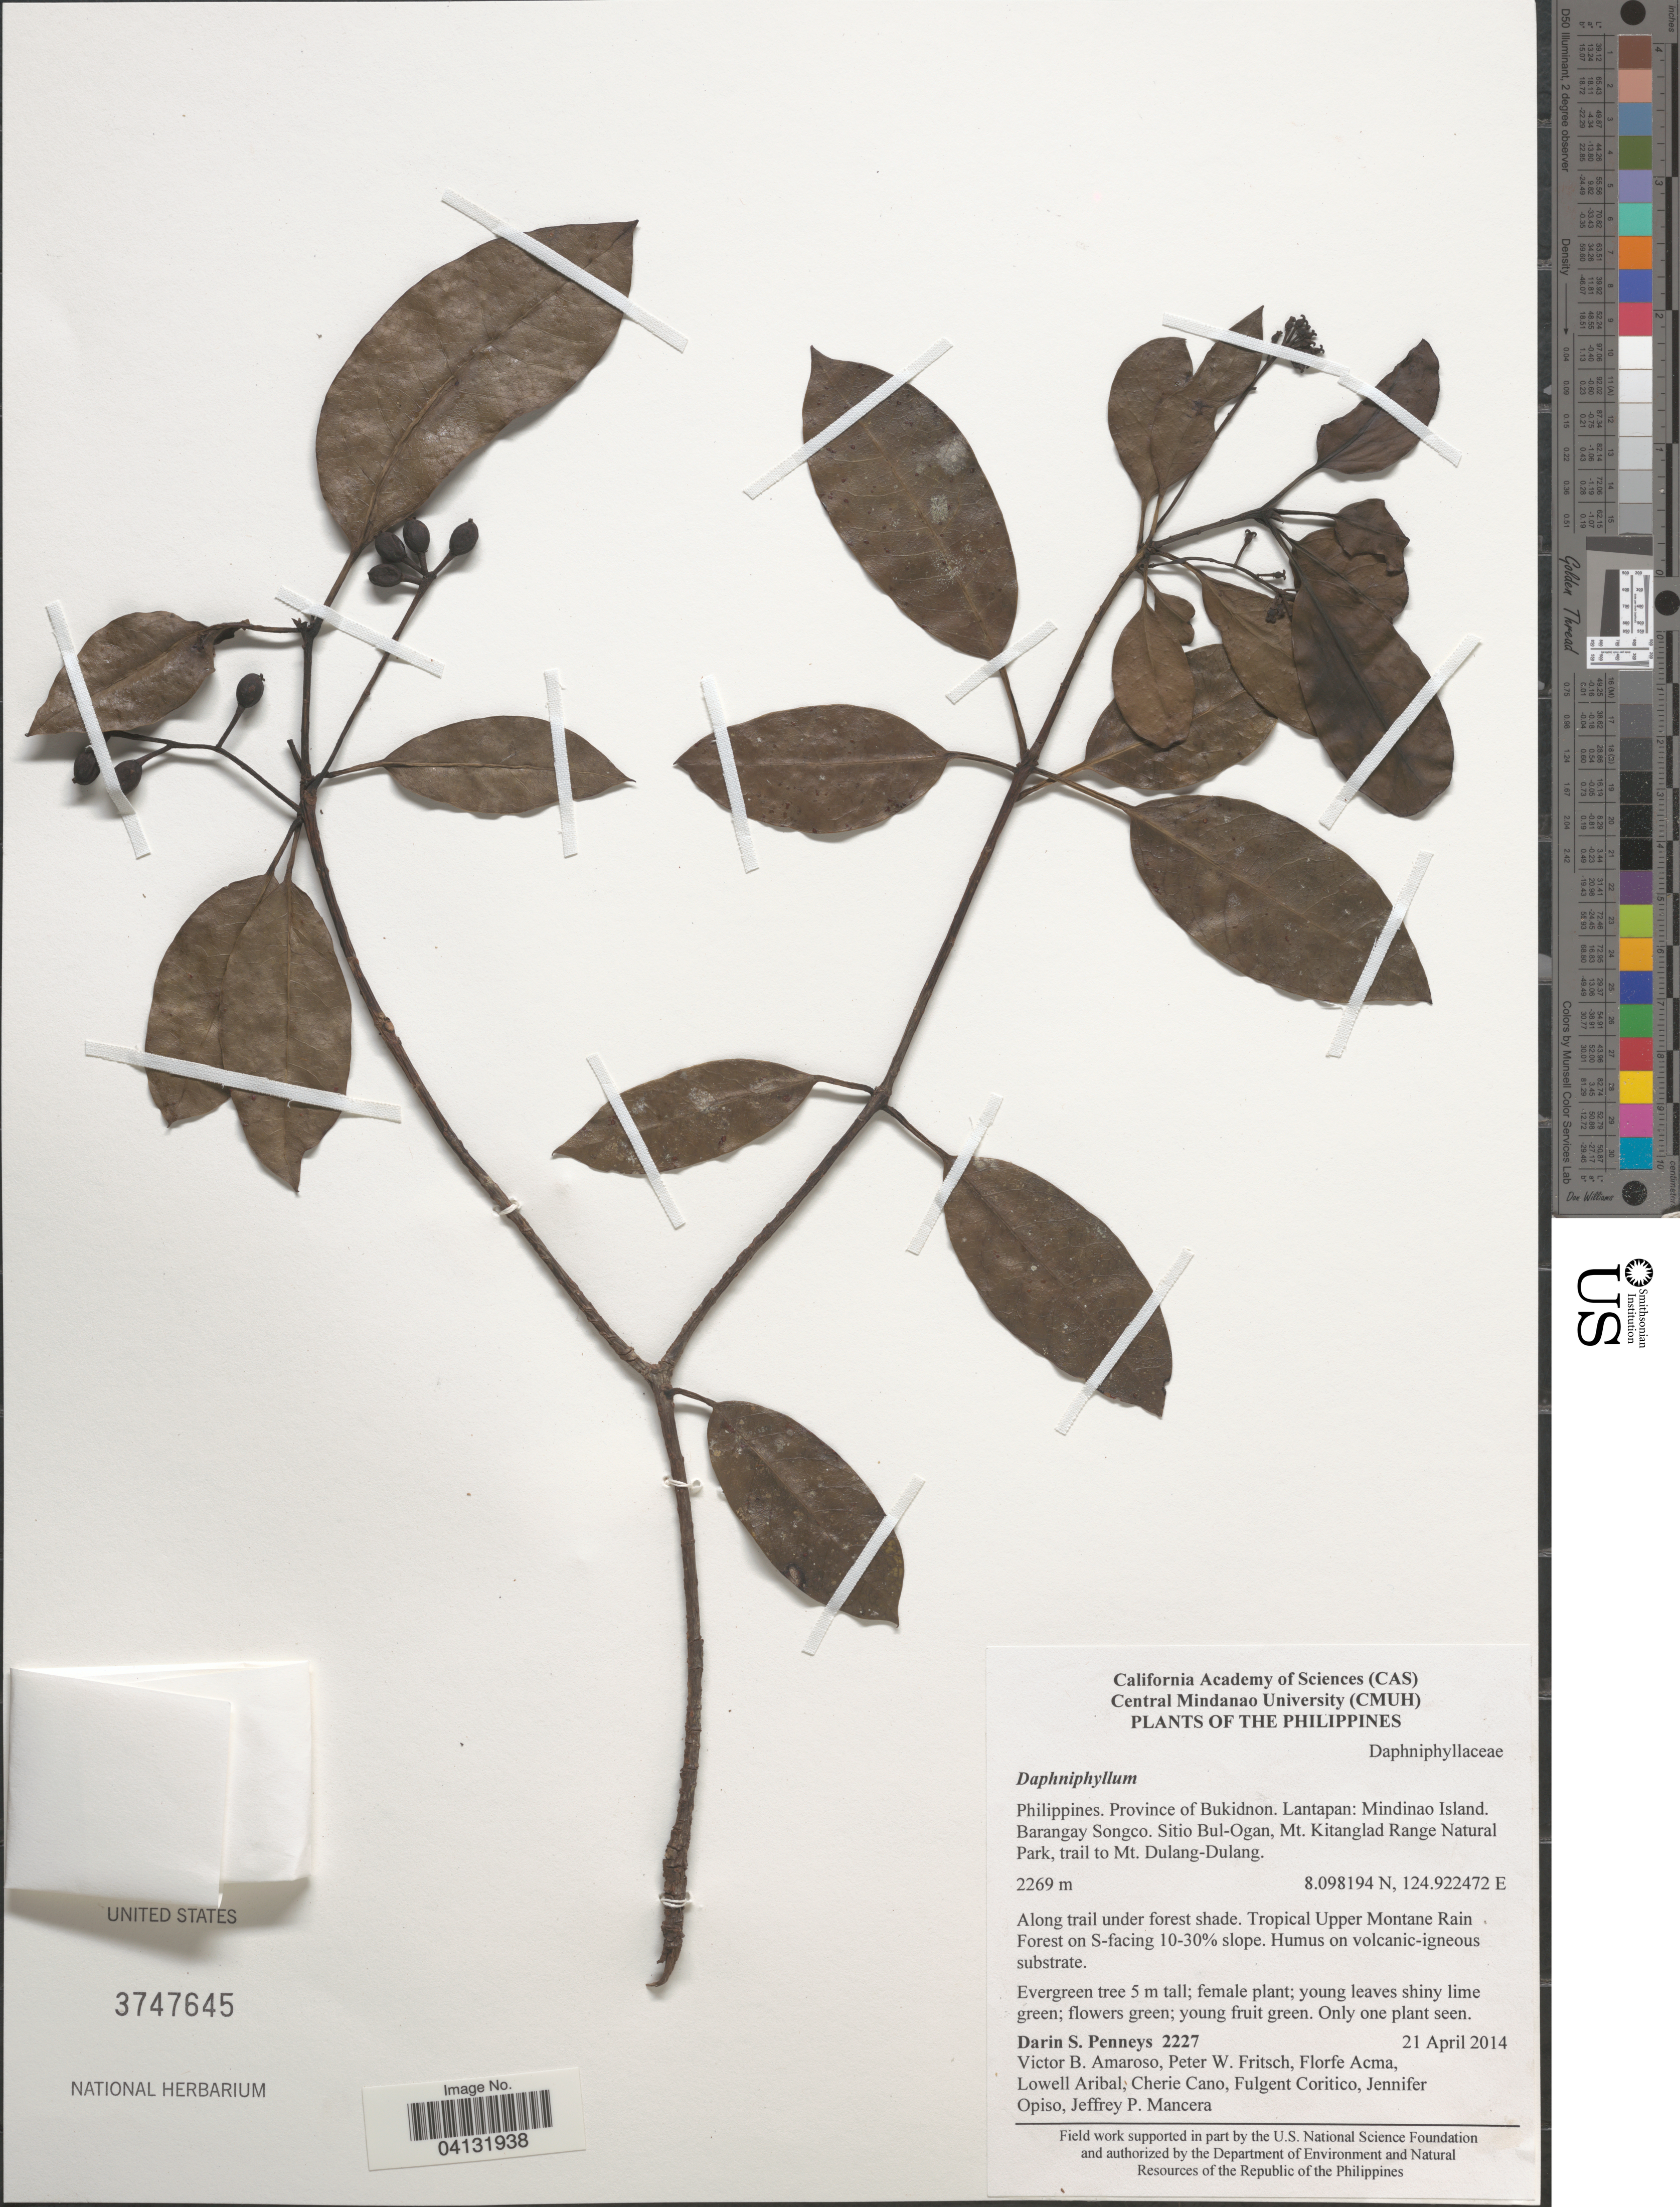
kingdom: Plantae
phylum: Tracheophyta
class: Magnoliopsida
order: Saxifragales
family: Daphniphyllaceae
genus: Daphniphyllum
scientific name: Daphniphyllum sp.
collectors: D. S. Penneys, V. Amoroso, P. W. Fritsch, F. Acma & et al.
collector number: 2227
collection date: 2014-04-21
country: Philippines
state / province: Northern Mindanao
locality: Province of Bukidnon. Lantapan: Mindinao Island. Barangay Songco. Sitio Bul-Ogan, Mt. Kitanglad Range Natural Park, trail to Mt. Dulang-Dulang. Tropical Upper Montane Rain Forest on S-facing 10-30% slope.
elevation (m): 2269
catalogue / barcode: US 3747645